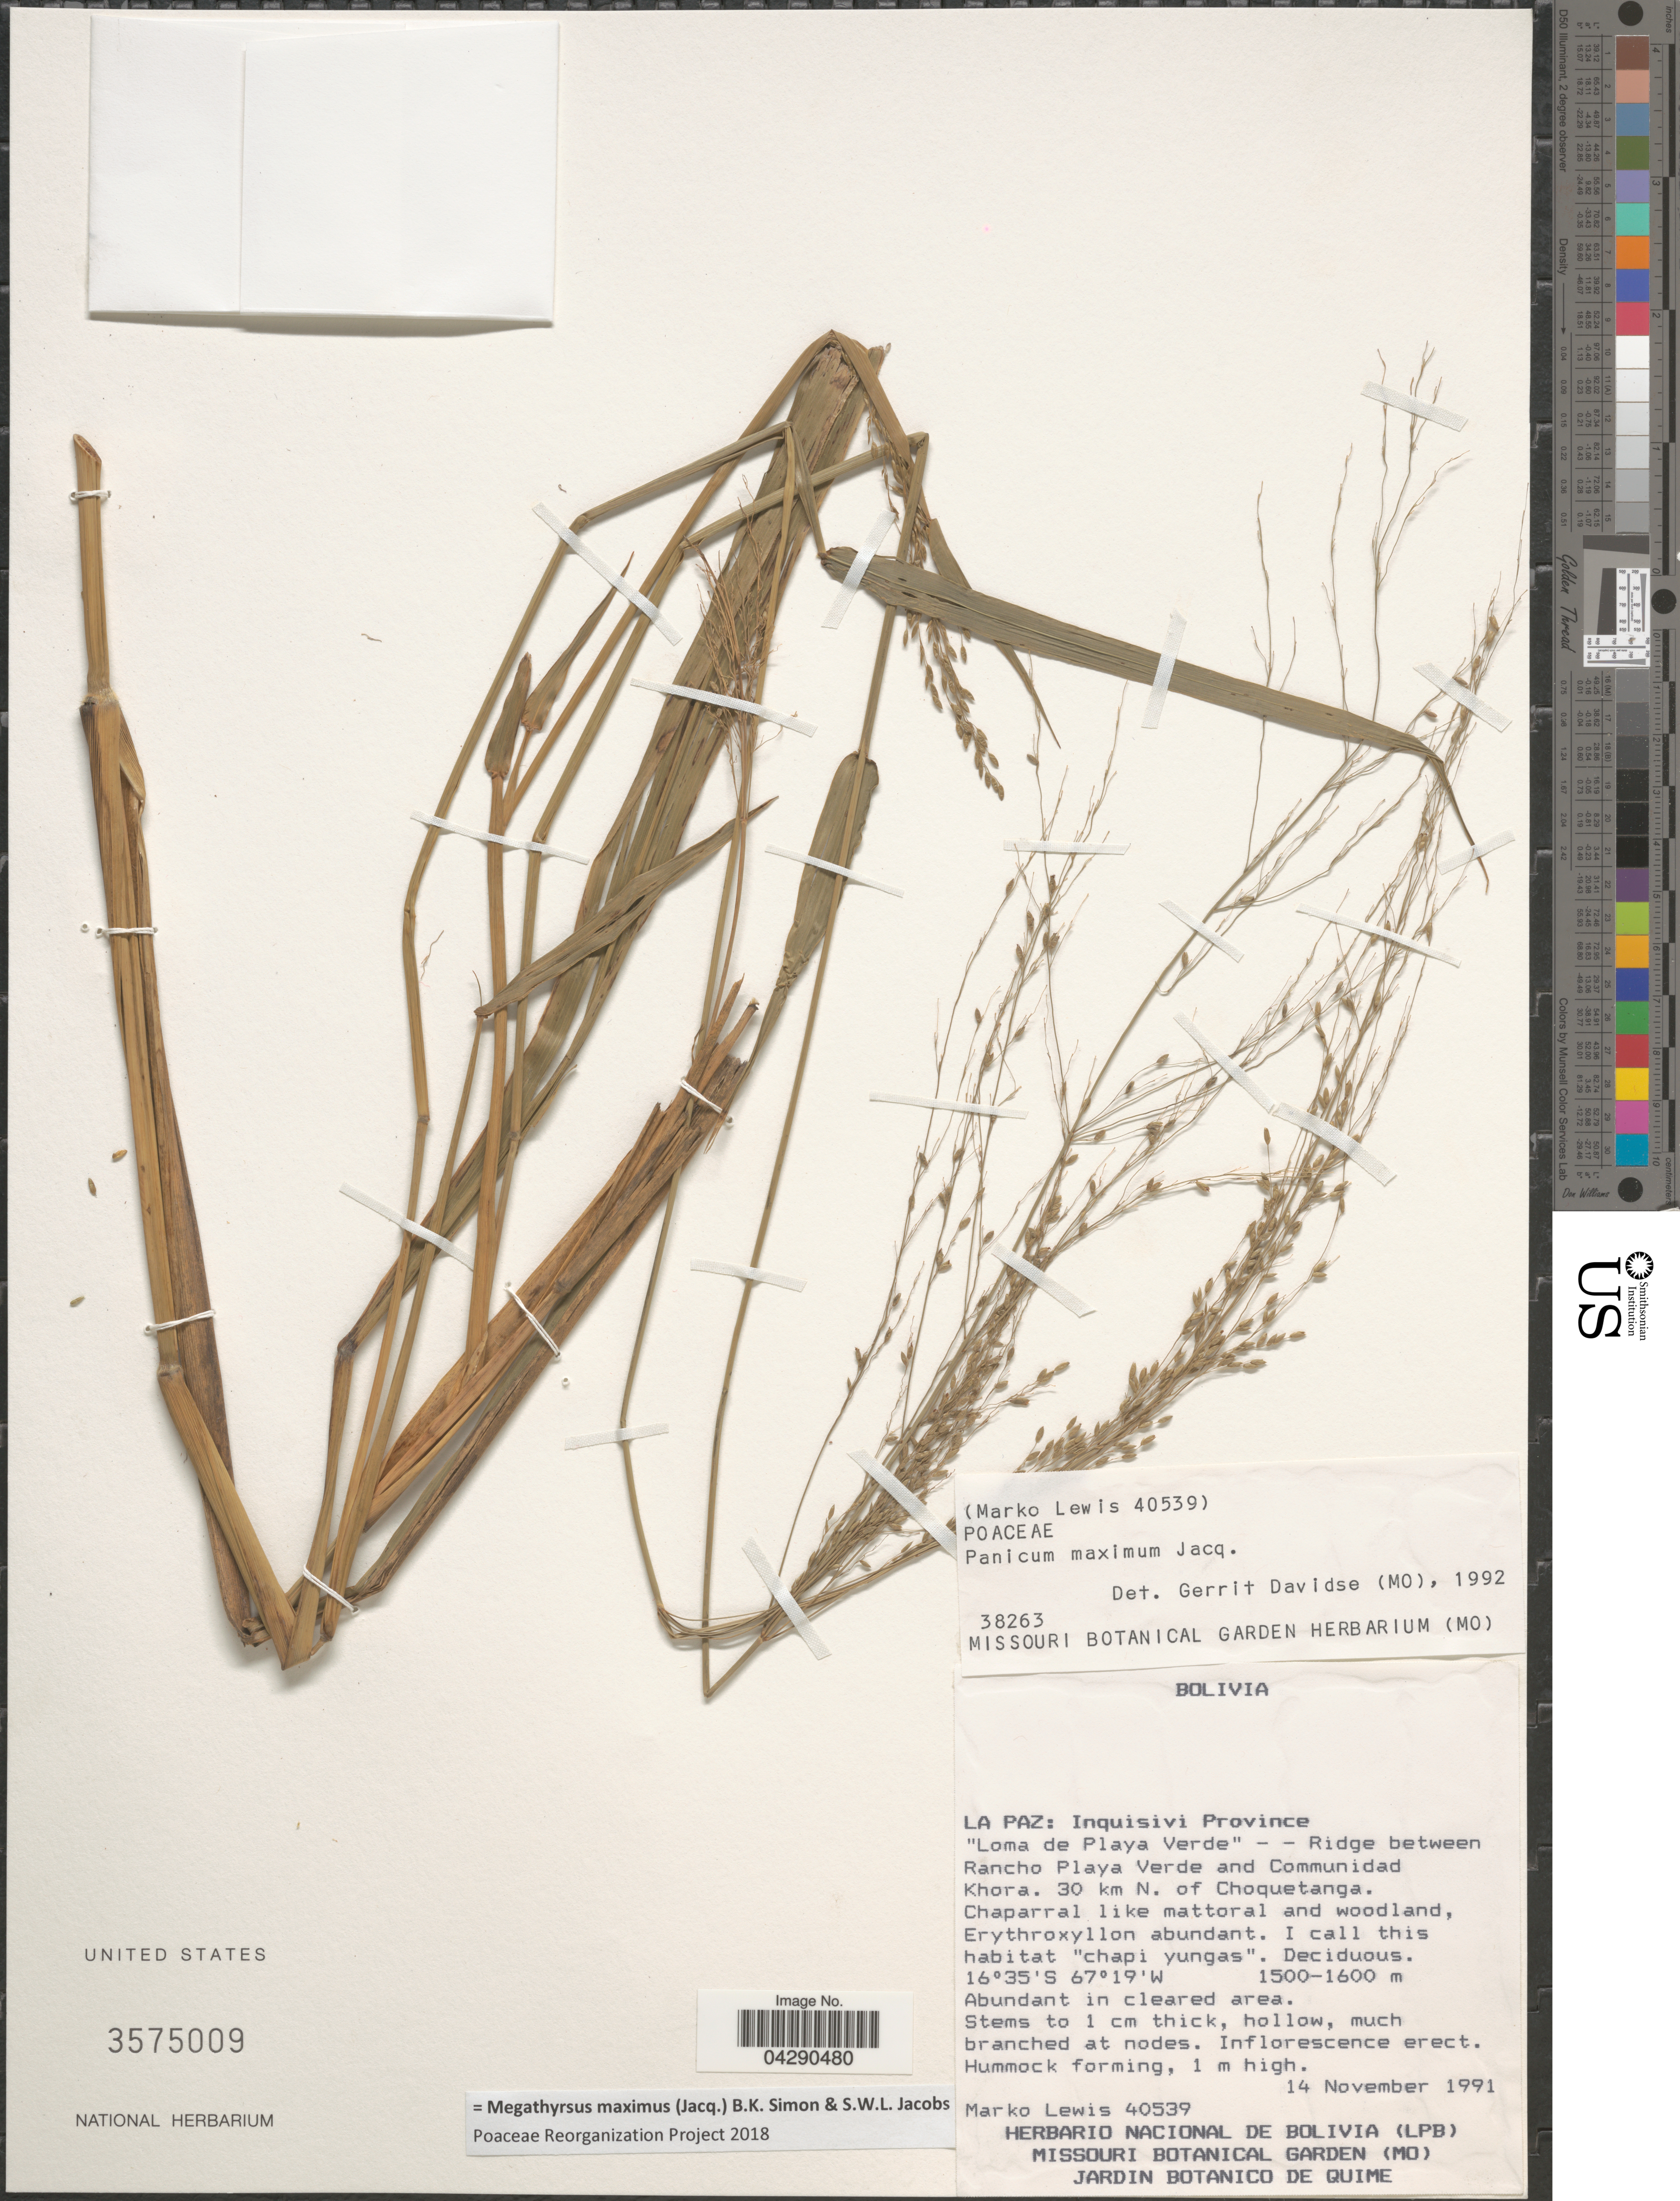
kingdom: Plantae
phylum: Tracheophyta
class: Liliopsida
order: Poales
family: Poaceae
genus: Megathyrsus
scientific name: Megathyrsus maximus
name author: (Jacq.) B.K. Simon & S.W.L. Jacobs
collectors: M. A. Lewis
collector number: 40539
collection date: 1991-11-14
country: Bolivia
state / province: La Paz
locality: Inquisivi Province. "Loma de Playa Verde" - Ridge between Rancho Playa Verde and Communidad Khora. 30 km N. of Choquetanga.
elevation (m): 1500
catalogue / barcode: US 3575009